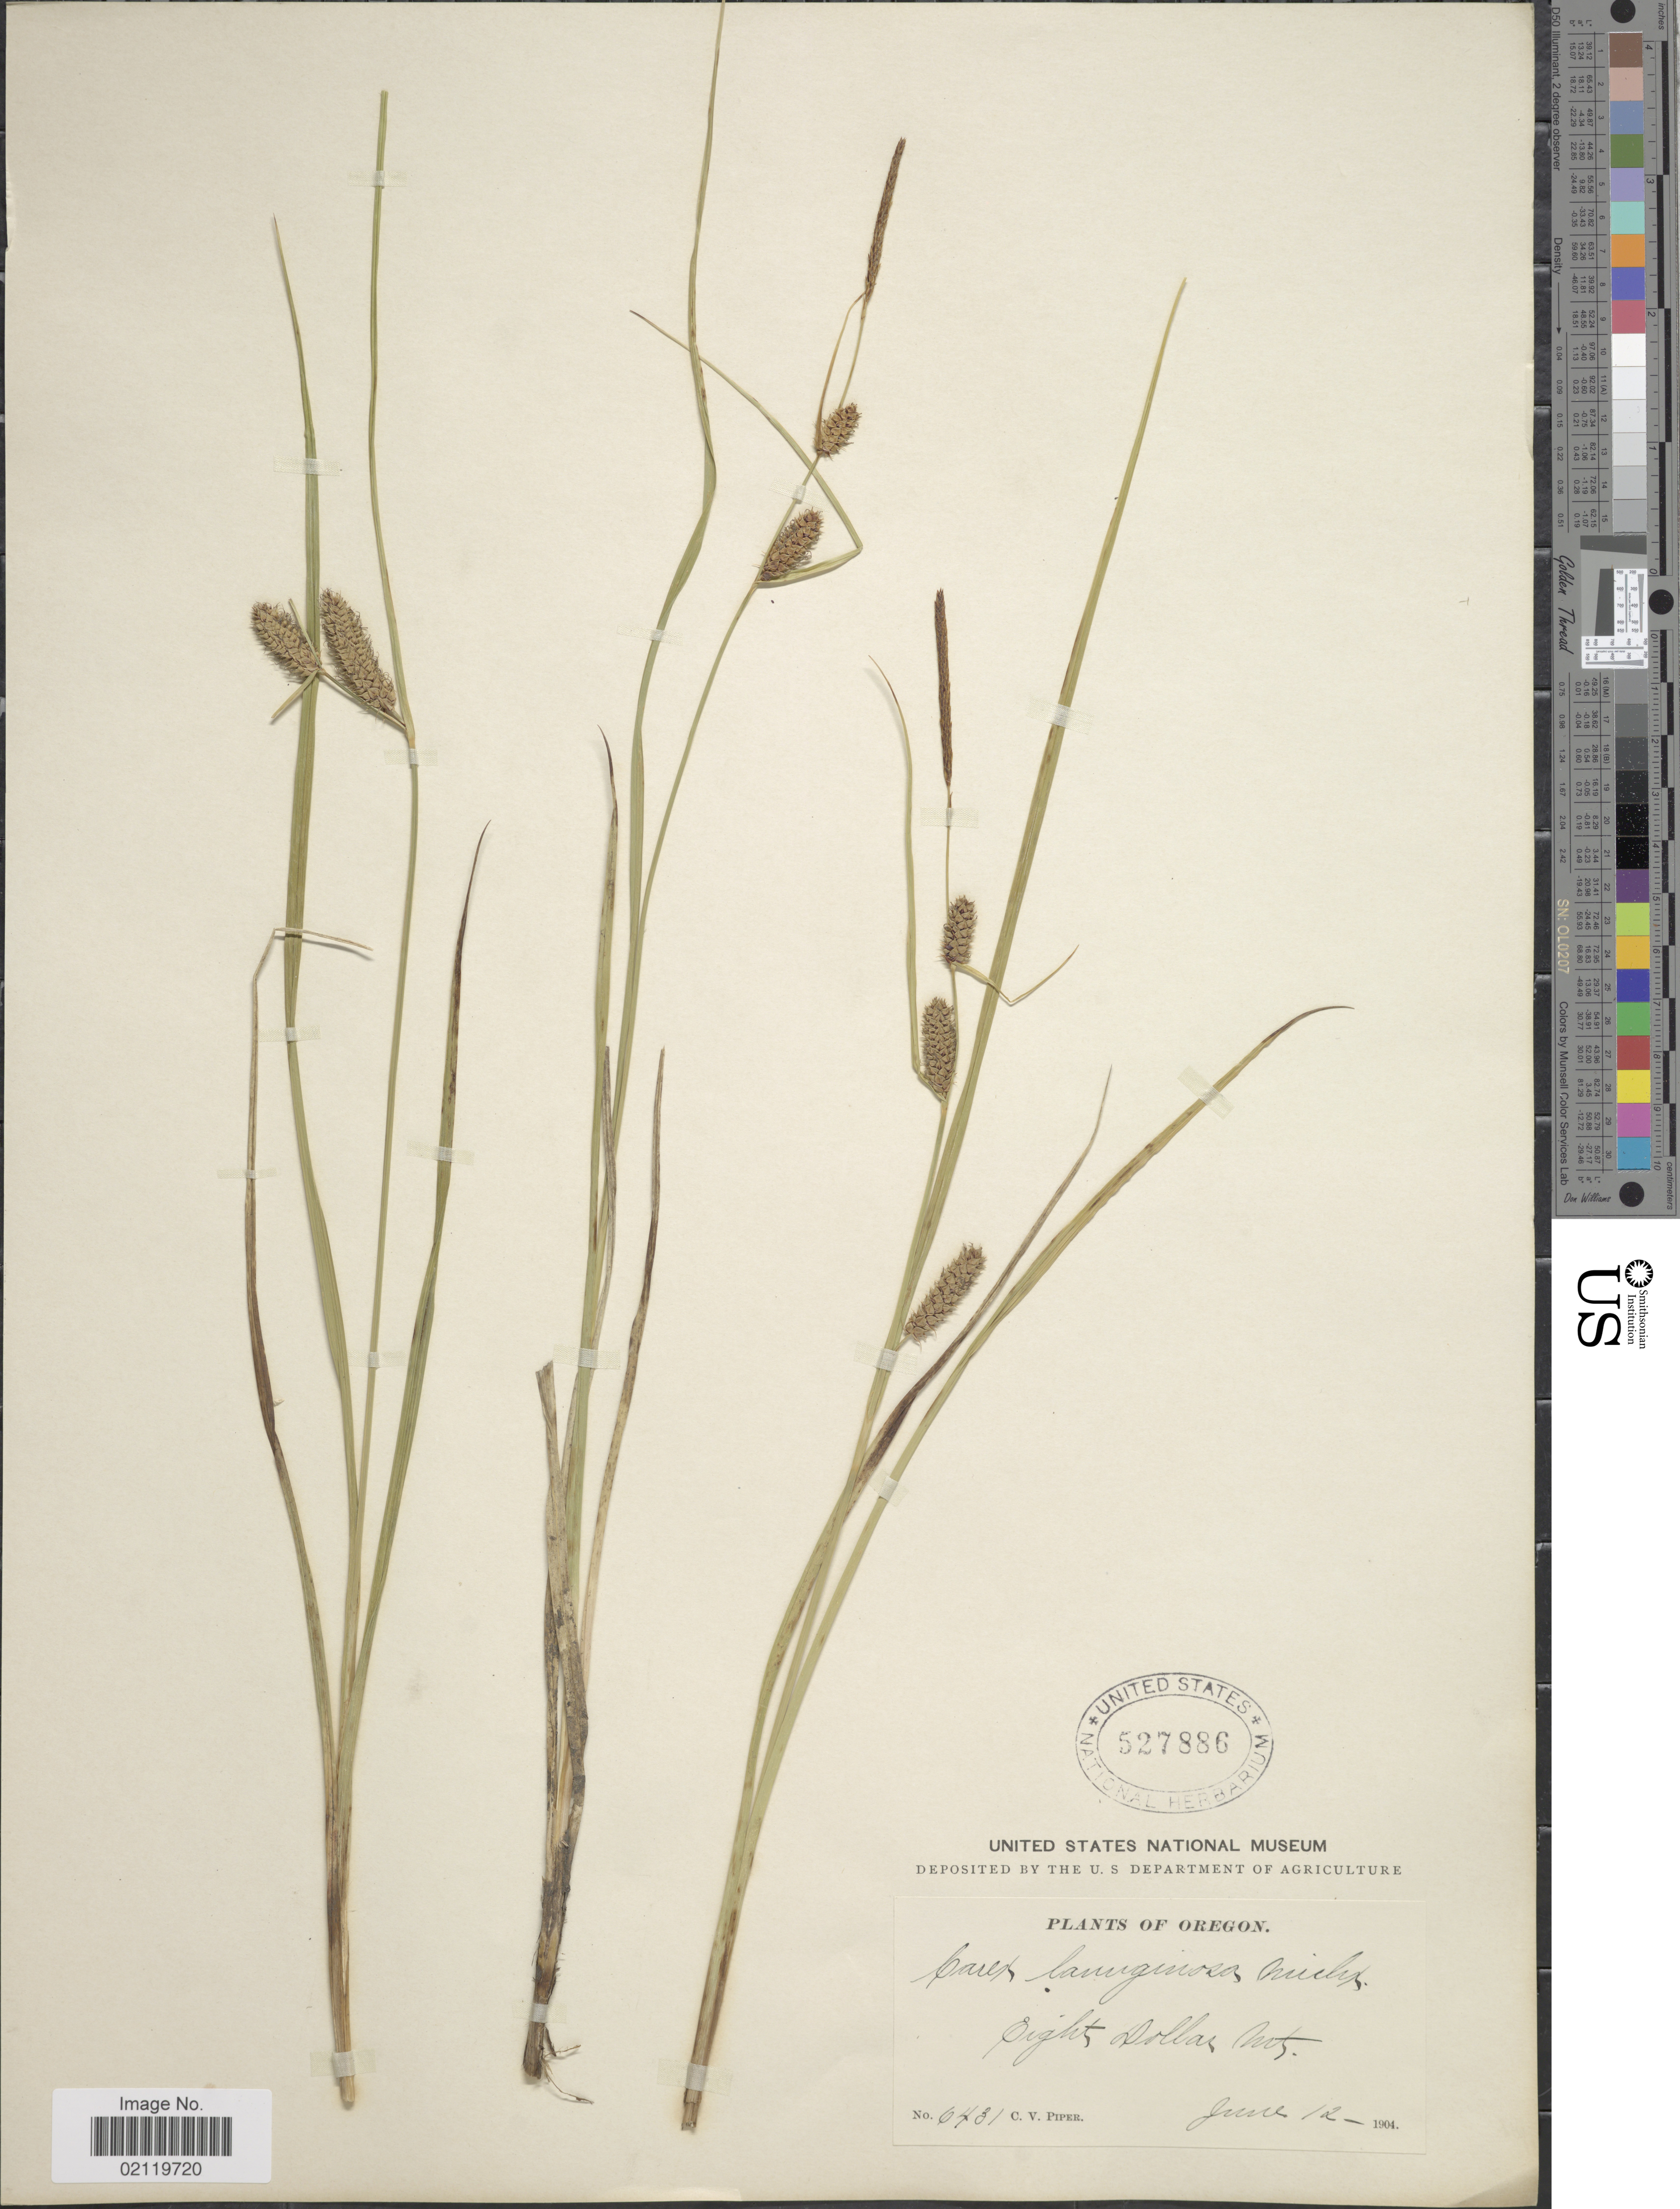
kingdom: Plantae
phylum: Tracheophyta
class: Liliopsida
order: Poales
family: Cyperaceae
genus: Carex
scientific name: Carex pellita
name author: Muhl. ex Willd.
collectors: C. V. Piper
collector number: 6431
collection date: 1904-06-12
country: United States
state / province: Oregon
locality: Eight Dollar Mts.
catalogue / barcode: US 527886